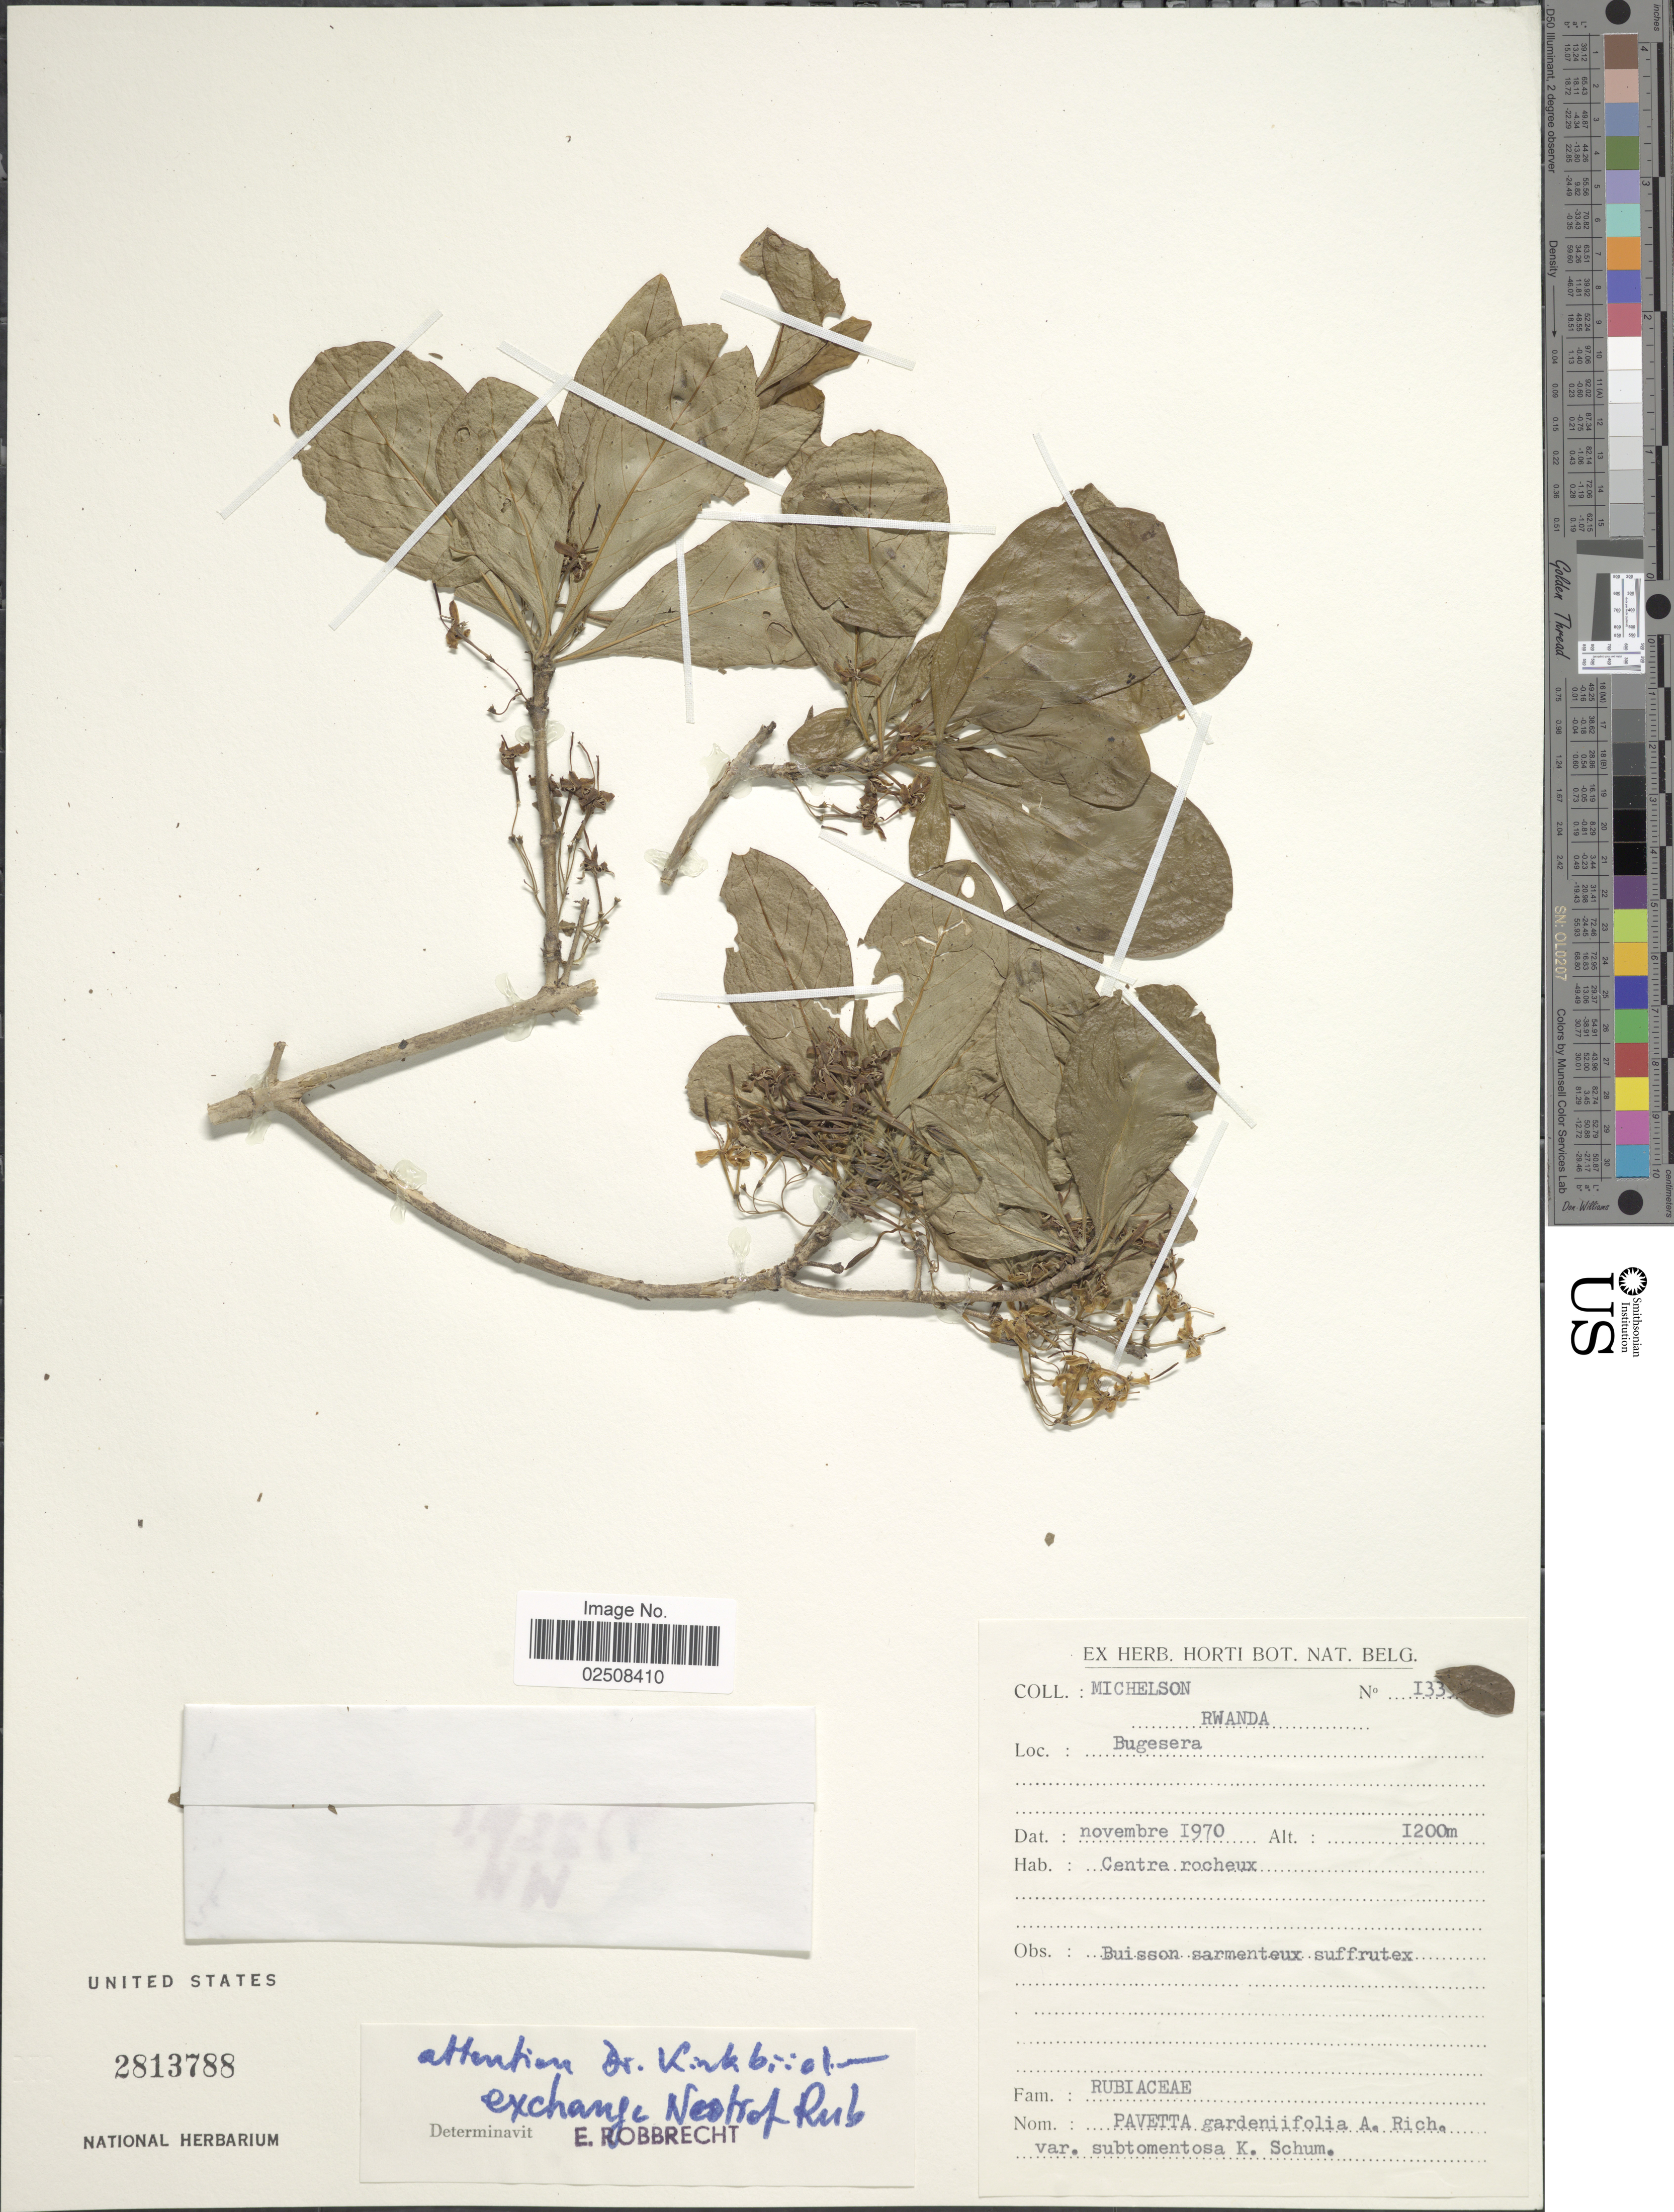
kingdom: Plantae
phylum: Tracheophyta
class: Magnoliopsida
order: Gentianales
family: Rubiaceae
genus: Pavetta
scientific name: Pavetta gardeniifolia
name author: Hochst. ex A. Rich.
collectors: -. Michelson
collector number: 133!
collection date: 1970-11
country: Rwanda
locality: Bugesera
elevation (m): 1200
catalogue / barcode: US 2813788